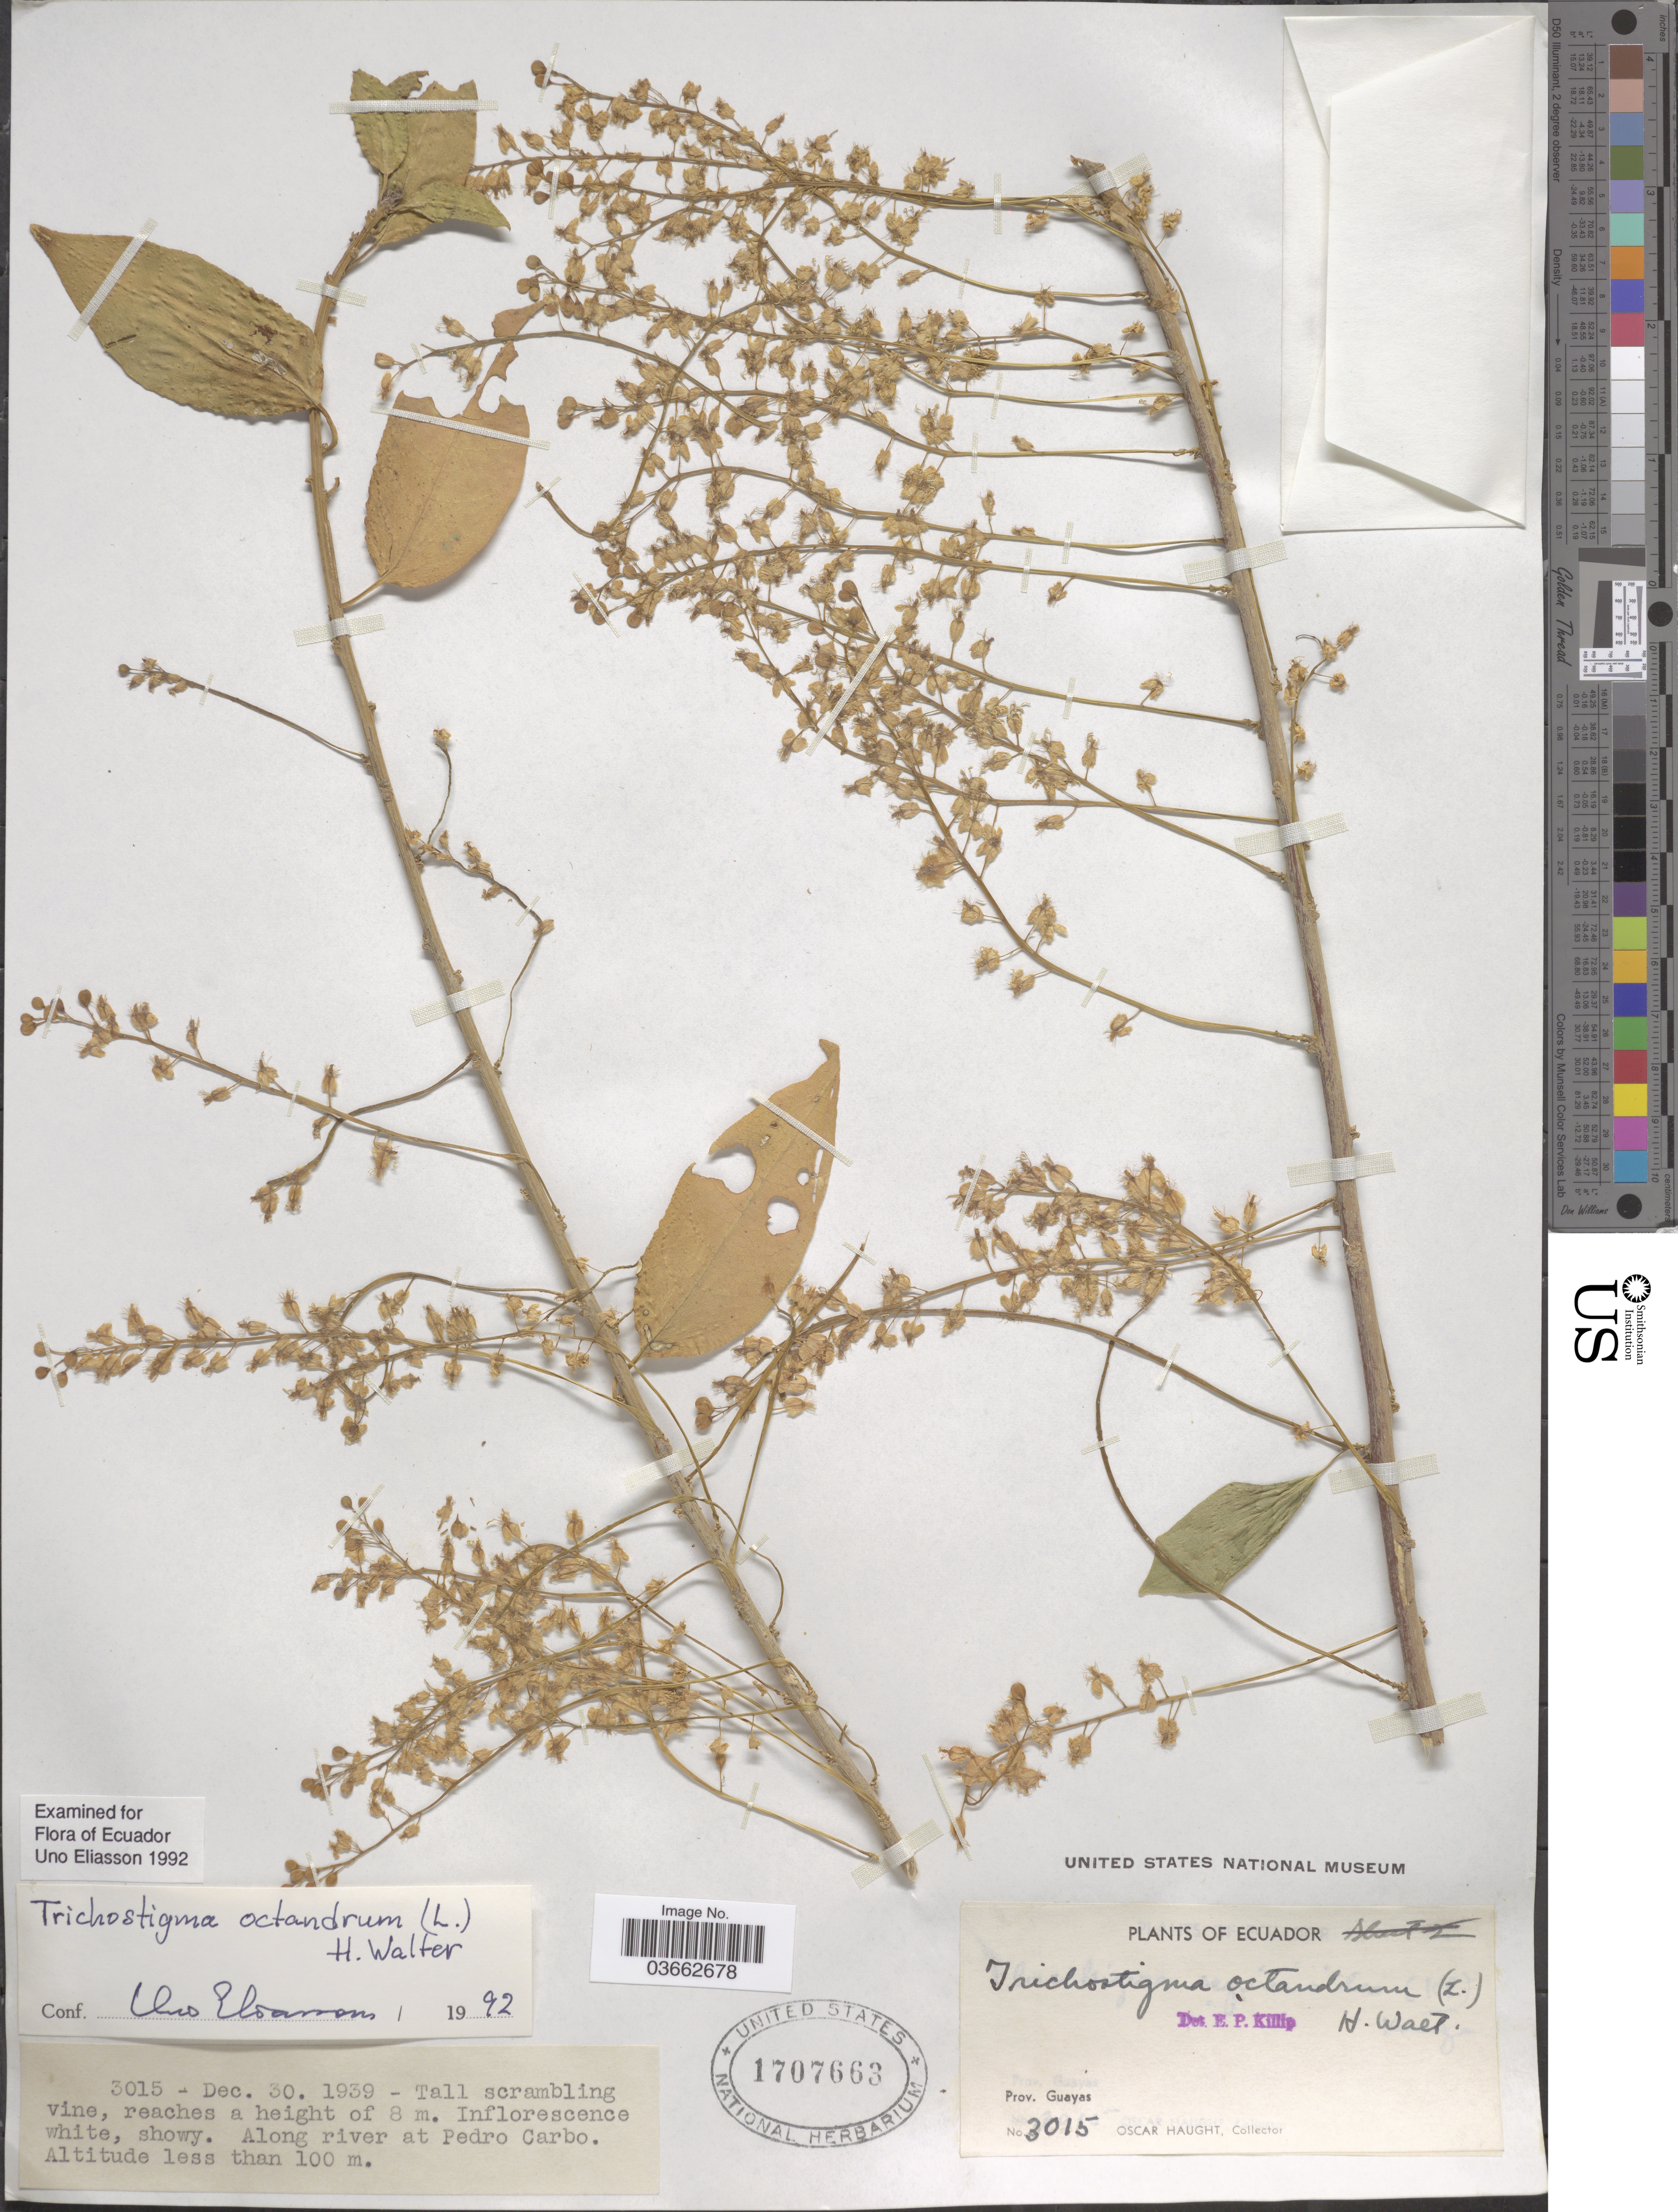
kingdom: Plantae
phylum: Tracheophyta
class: Magnoliopsida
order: Caryophyllales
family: Phytolaccaceae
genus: Trichostigma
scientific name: Trichostigma octandrum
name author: (L.) H. Walter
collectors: O. L. Haught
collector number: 3015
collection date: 1939-12-30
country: Ecuador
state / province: Guayas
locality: Along river at Pedro Carbo.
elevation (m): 100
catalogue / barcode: US 1707663